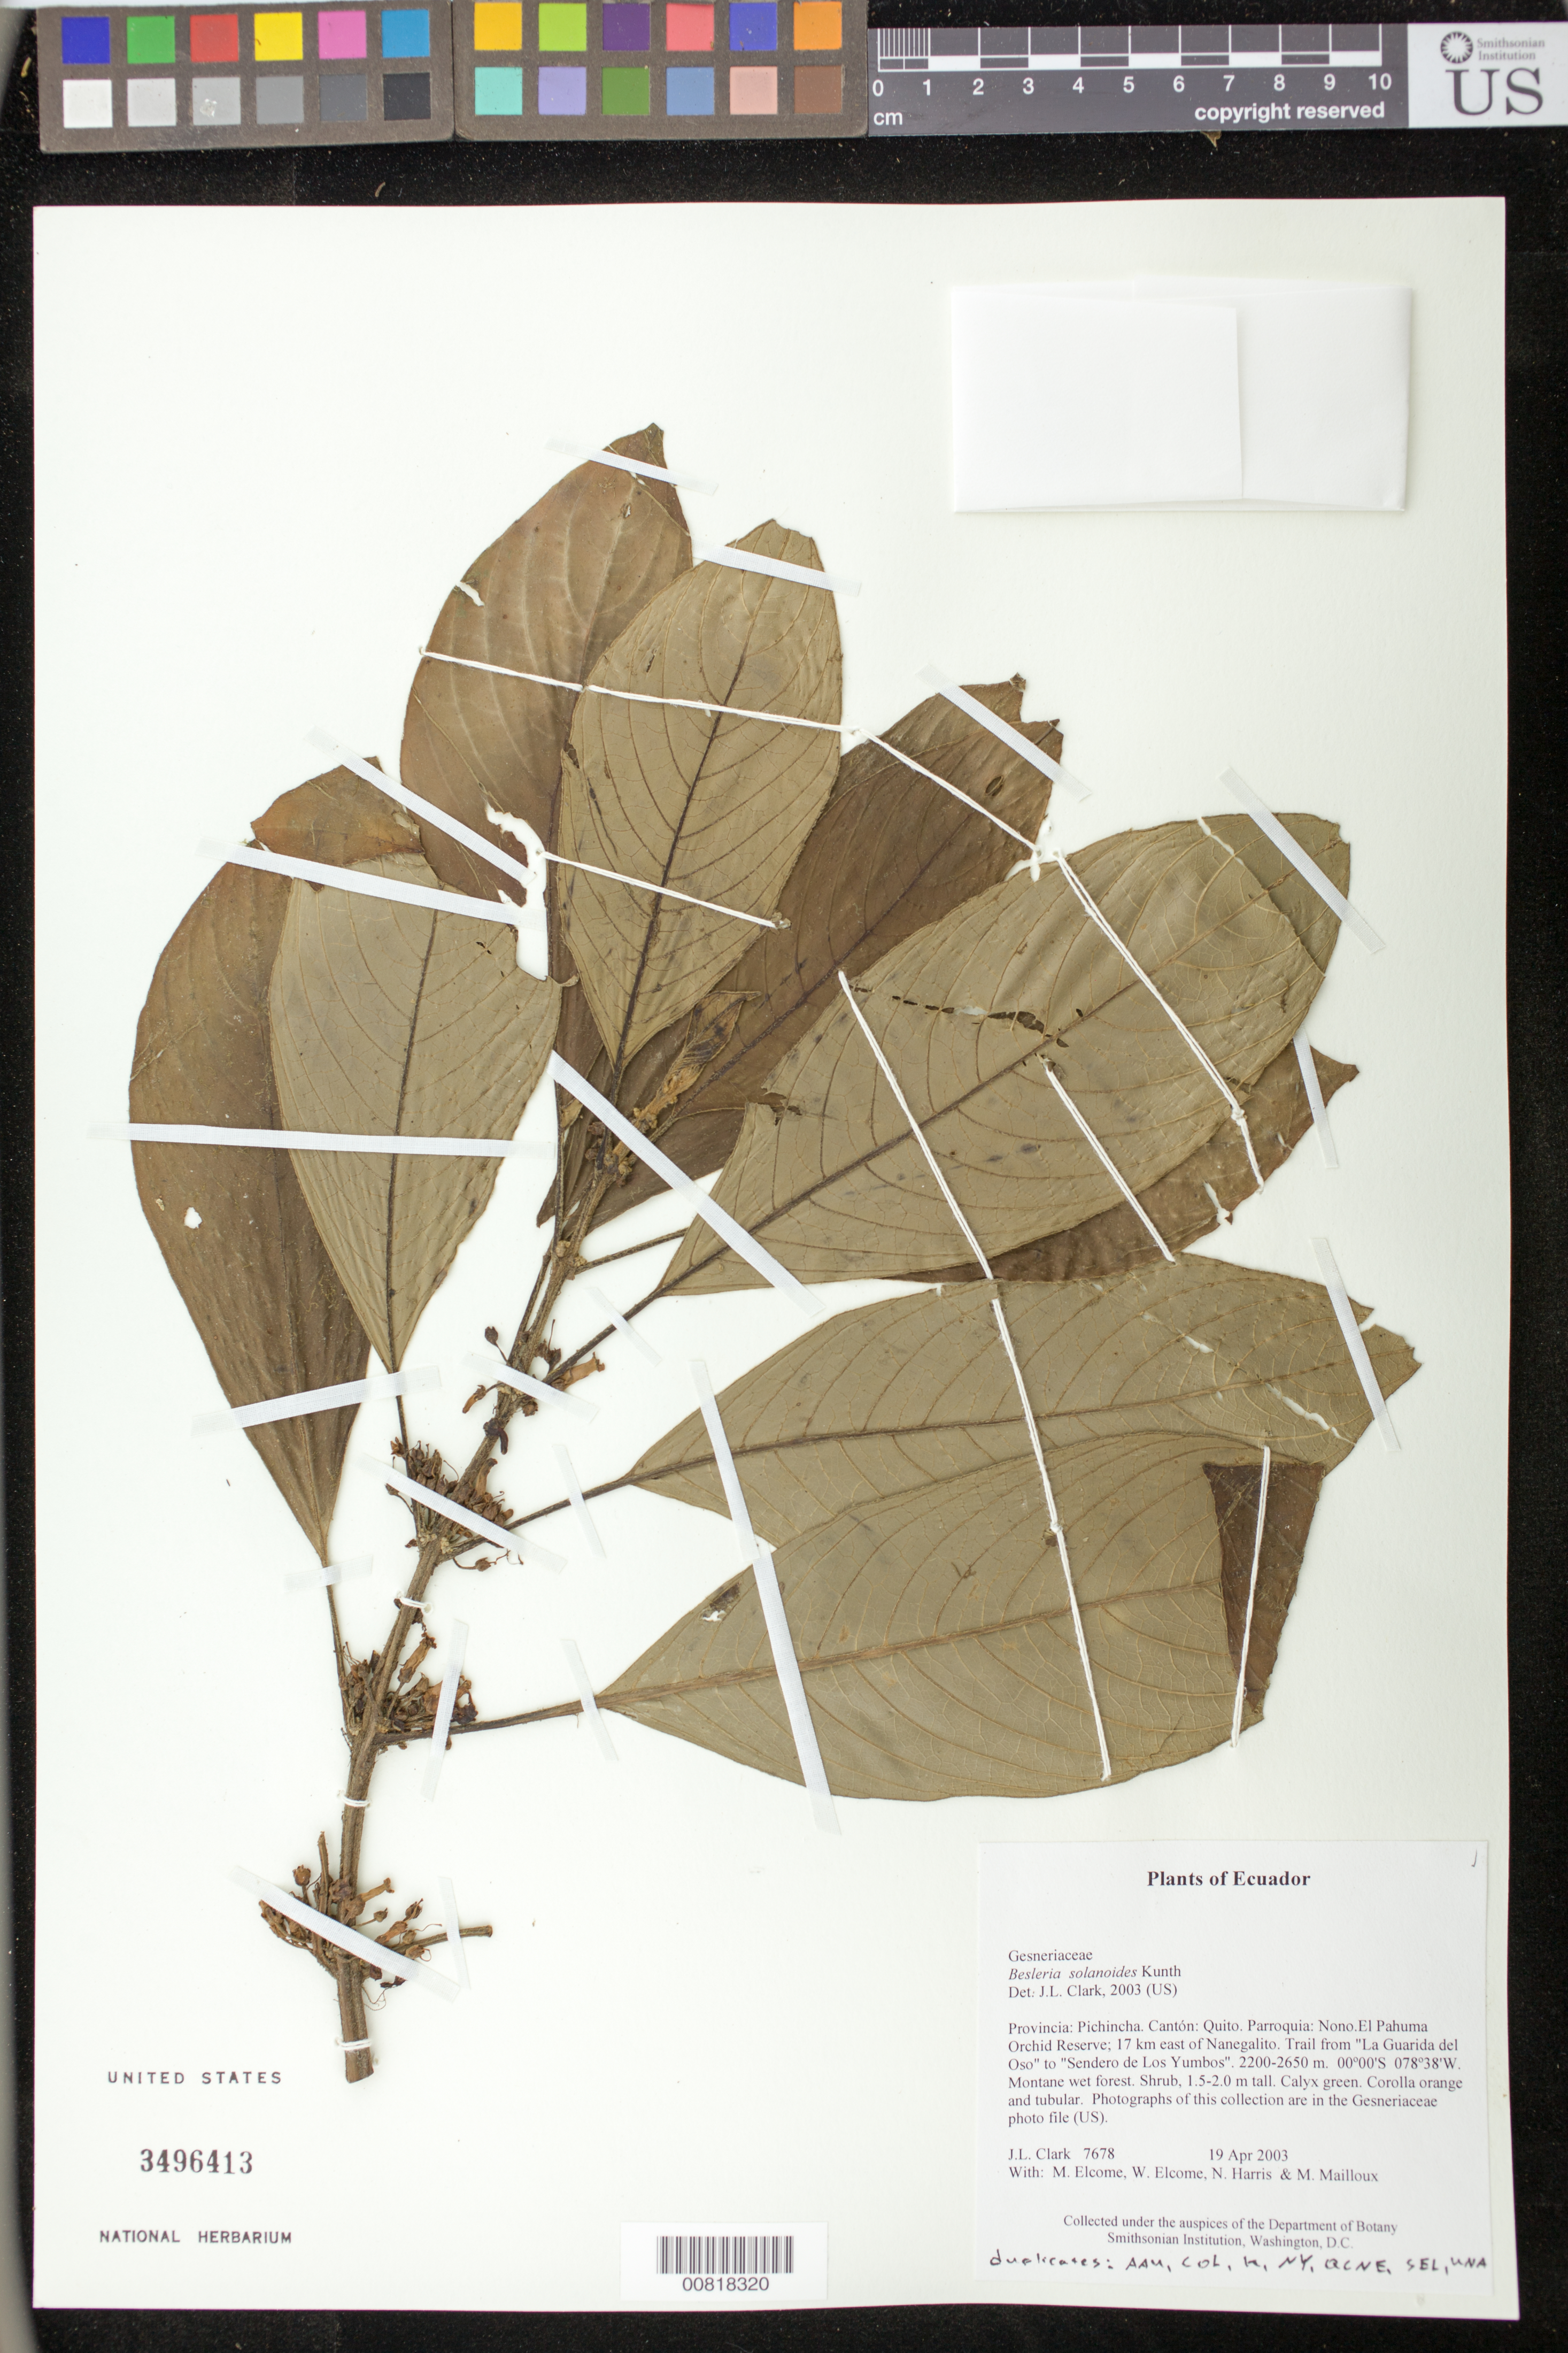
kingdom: Plantae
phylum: Tracheophyta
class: Magnoliopsida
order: Lamiales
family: Gesneriaceae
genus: Besleria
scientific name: Besleria solanoides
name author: Kunth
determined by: Clark, J. L., (SEL), The Marie Selby Botanical Garden (UNITED STATES)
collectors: J. L. Clark, M. Elcome, W. Elcome, N. Harris & M. Mailloux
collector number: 7678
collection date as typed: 19 Apr 2003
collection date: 2003-04-19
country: Ecuador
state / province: Pichincha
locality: Quito. Parroquia: Nono.El Pahuma Orchid Reserve; 17 km east of Nanegalito. Trail from "La Guarida del Oso" to "Sendero de Los Yumbos"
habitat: Montane wet forest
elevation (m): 2200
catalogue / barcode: US 3496413